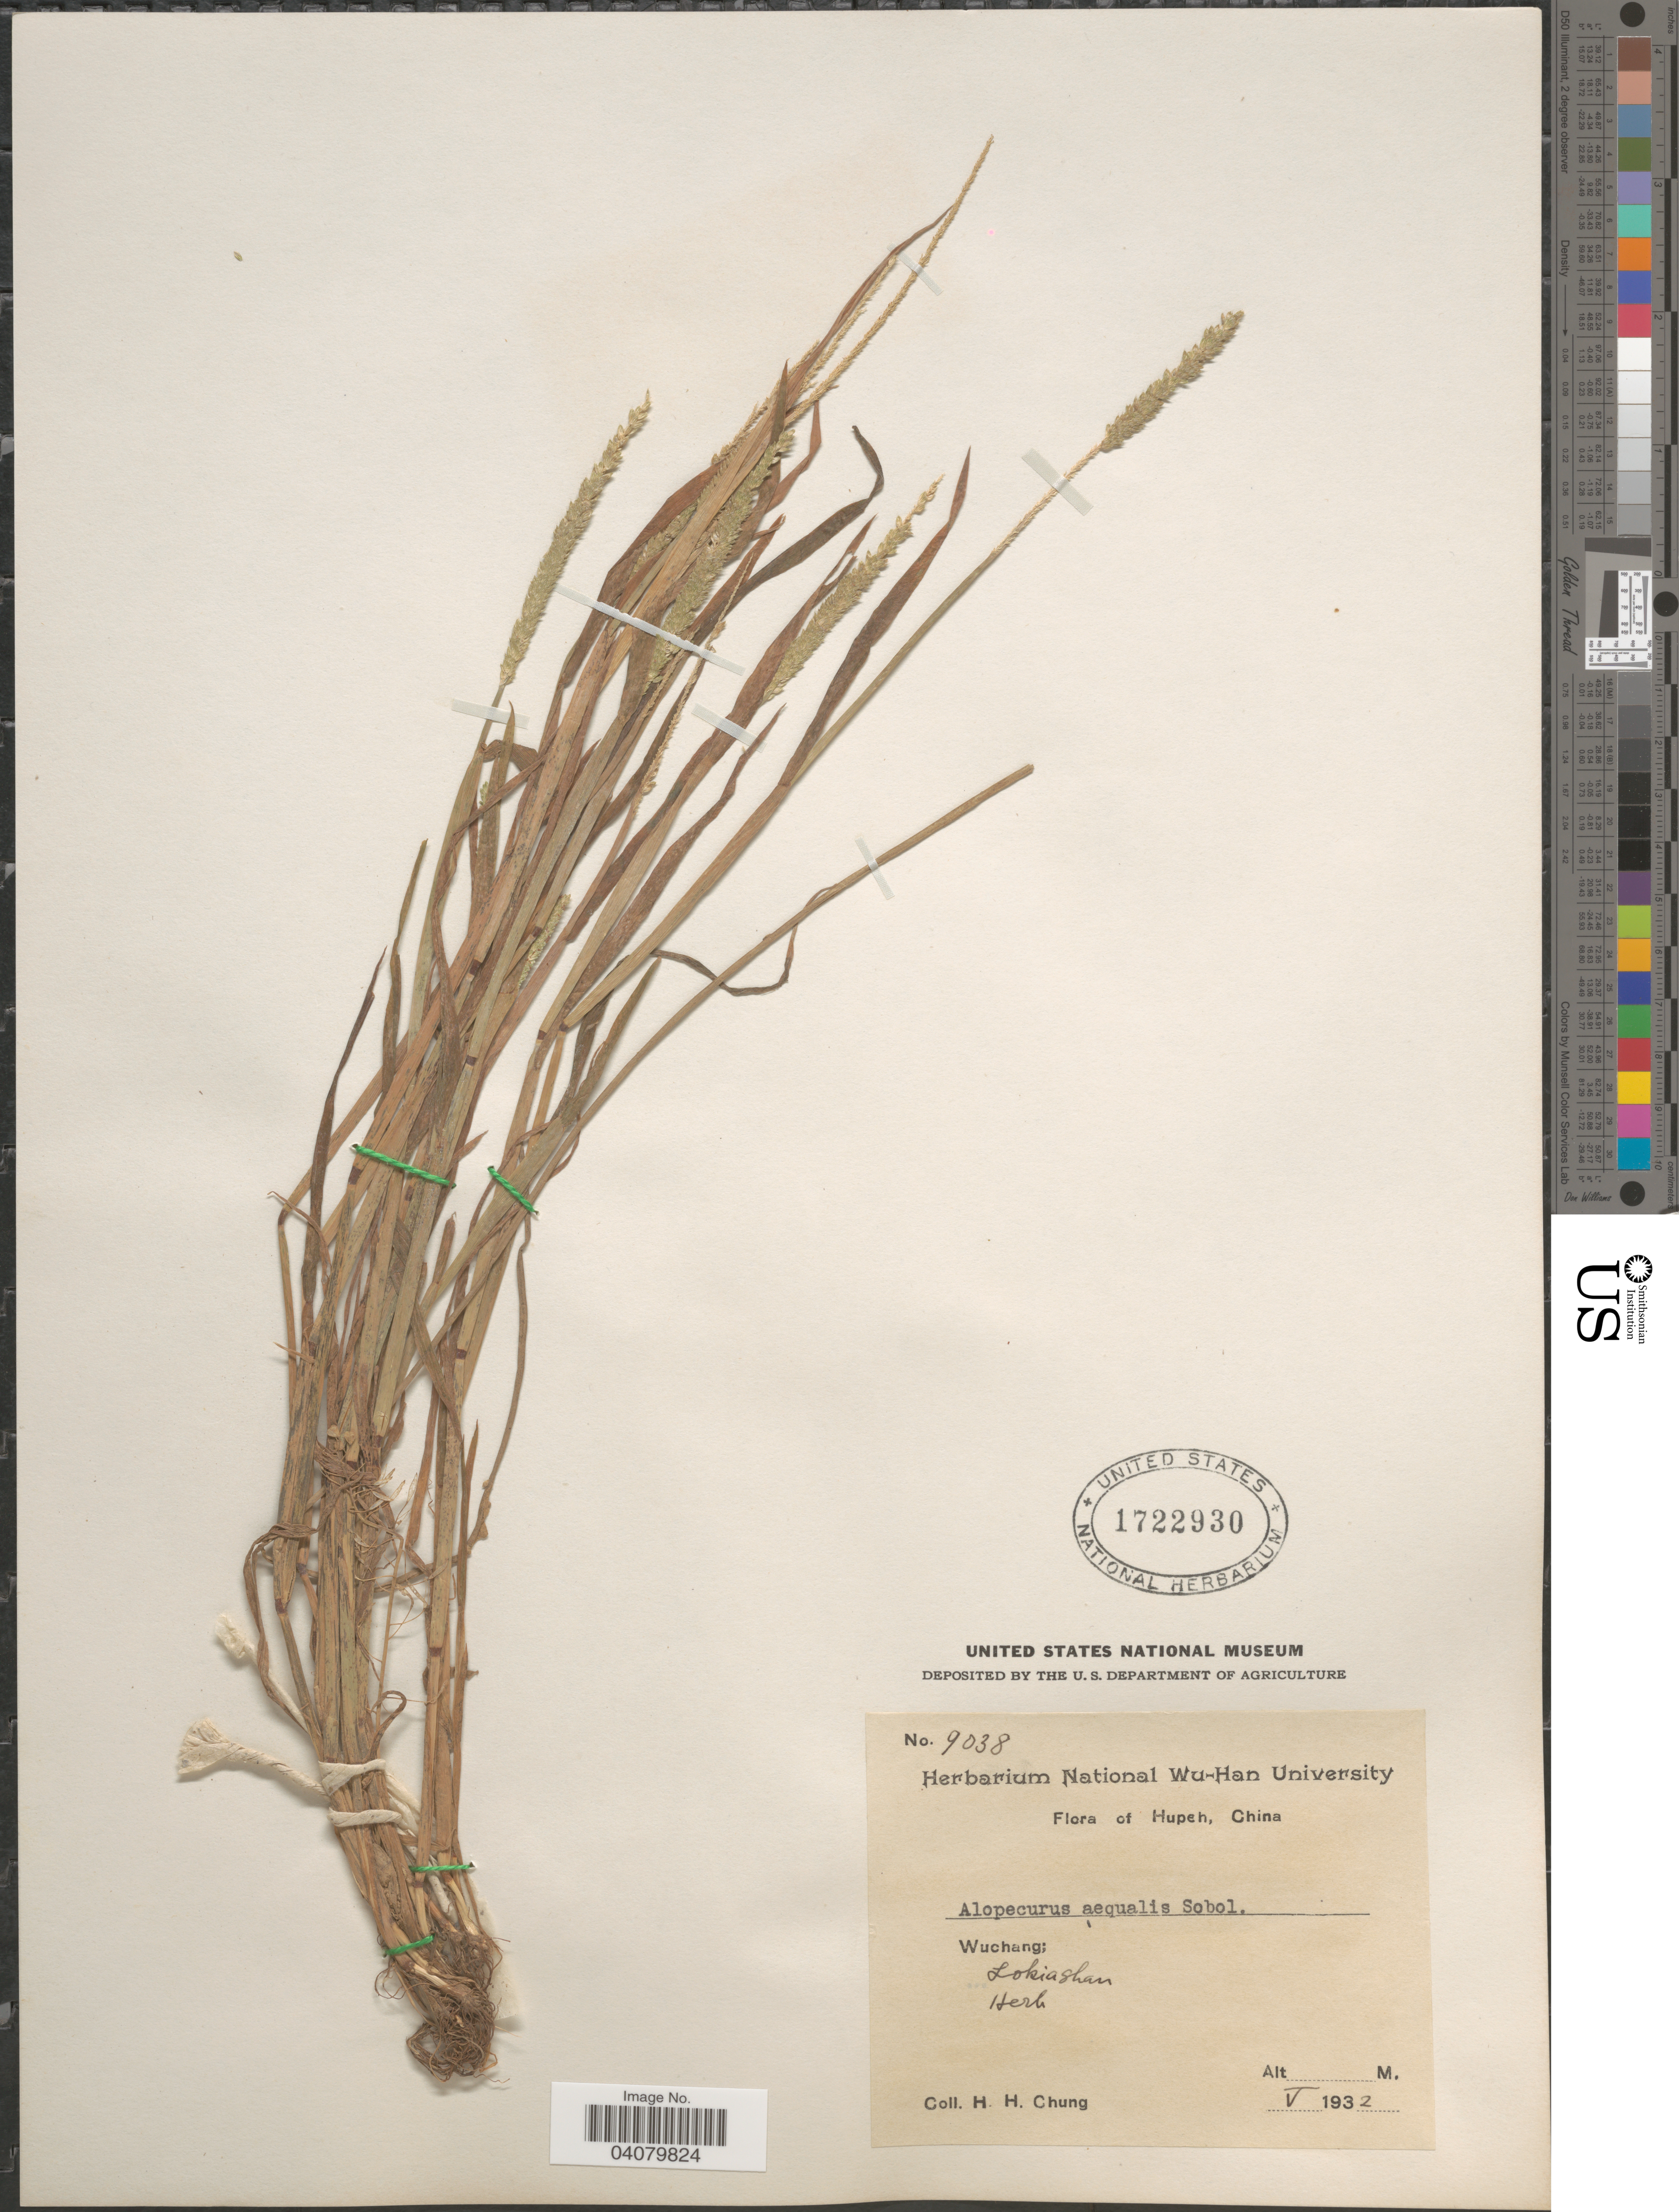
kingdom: Plantae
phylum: Tracheophyta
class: Liliopsida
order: Poales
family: Poaceae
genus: Alopecurus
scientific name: Alopecurus aequalis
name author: Sobol.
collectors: H. Chung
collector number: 9038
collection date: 1932-05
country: China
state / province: Hubei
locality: Hupeh. Wuchang; Lokiashan.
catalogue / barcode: US 1722930